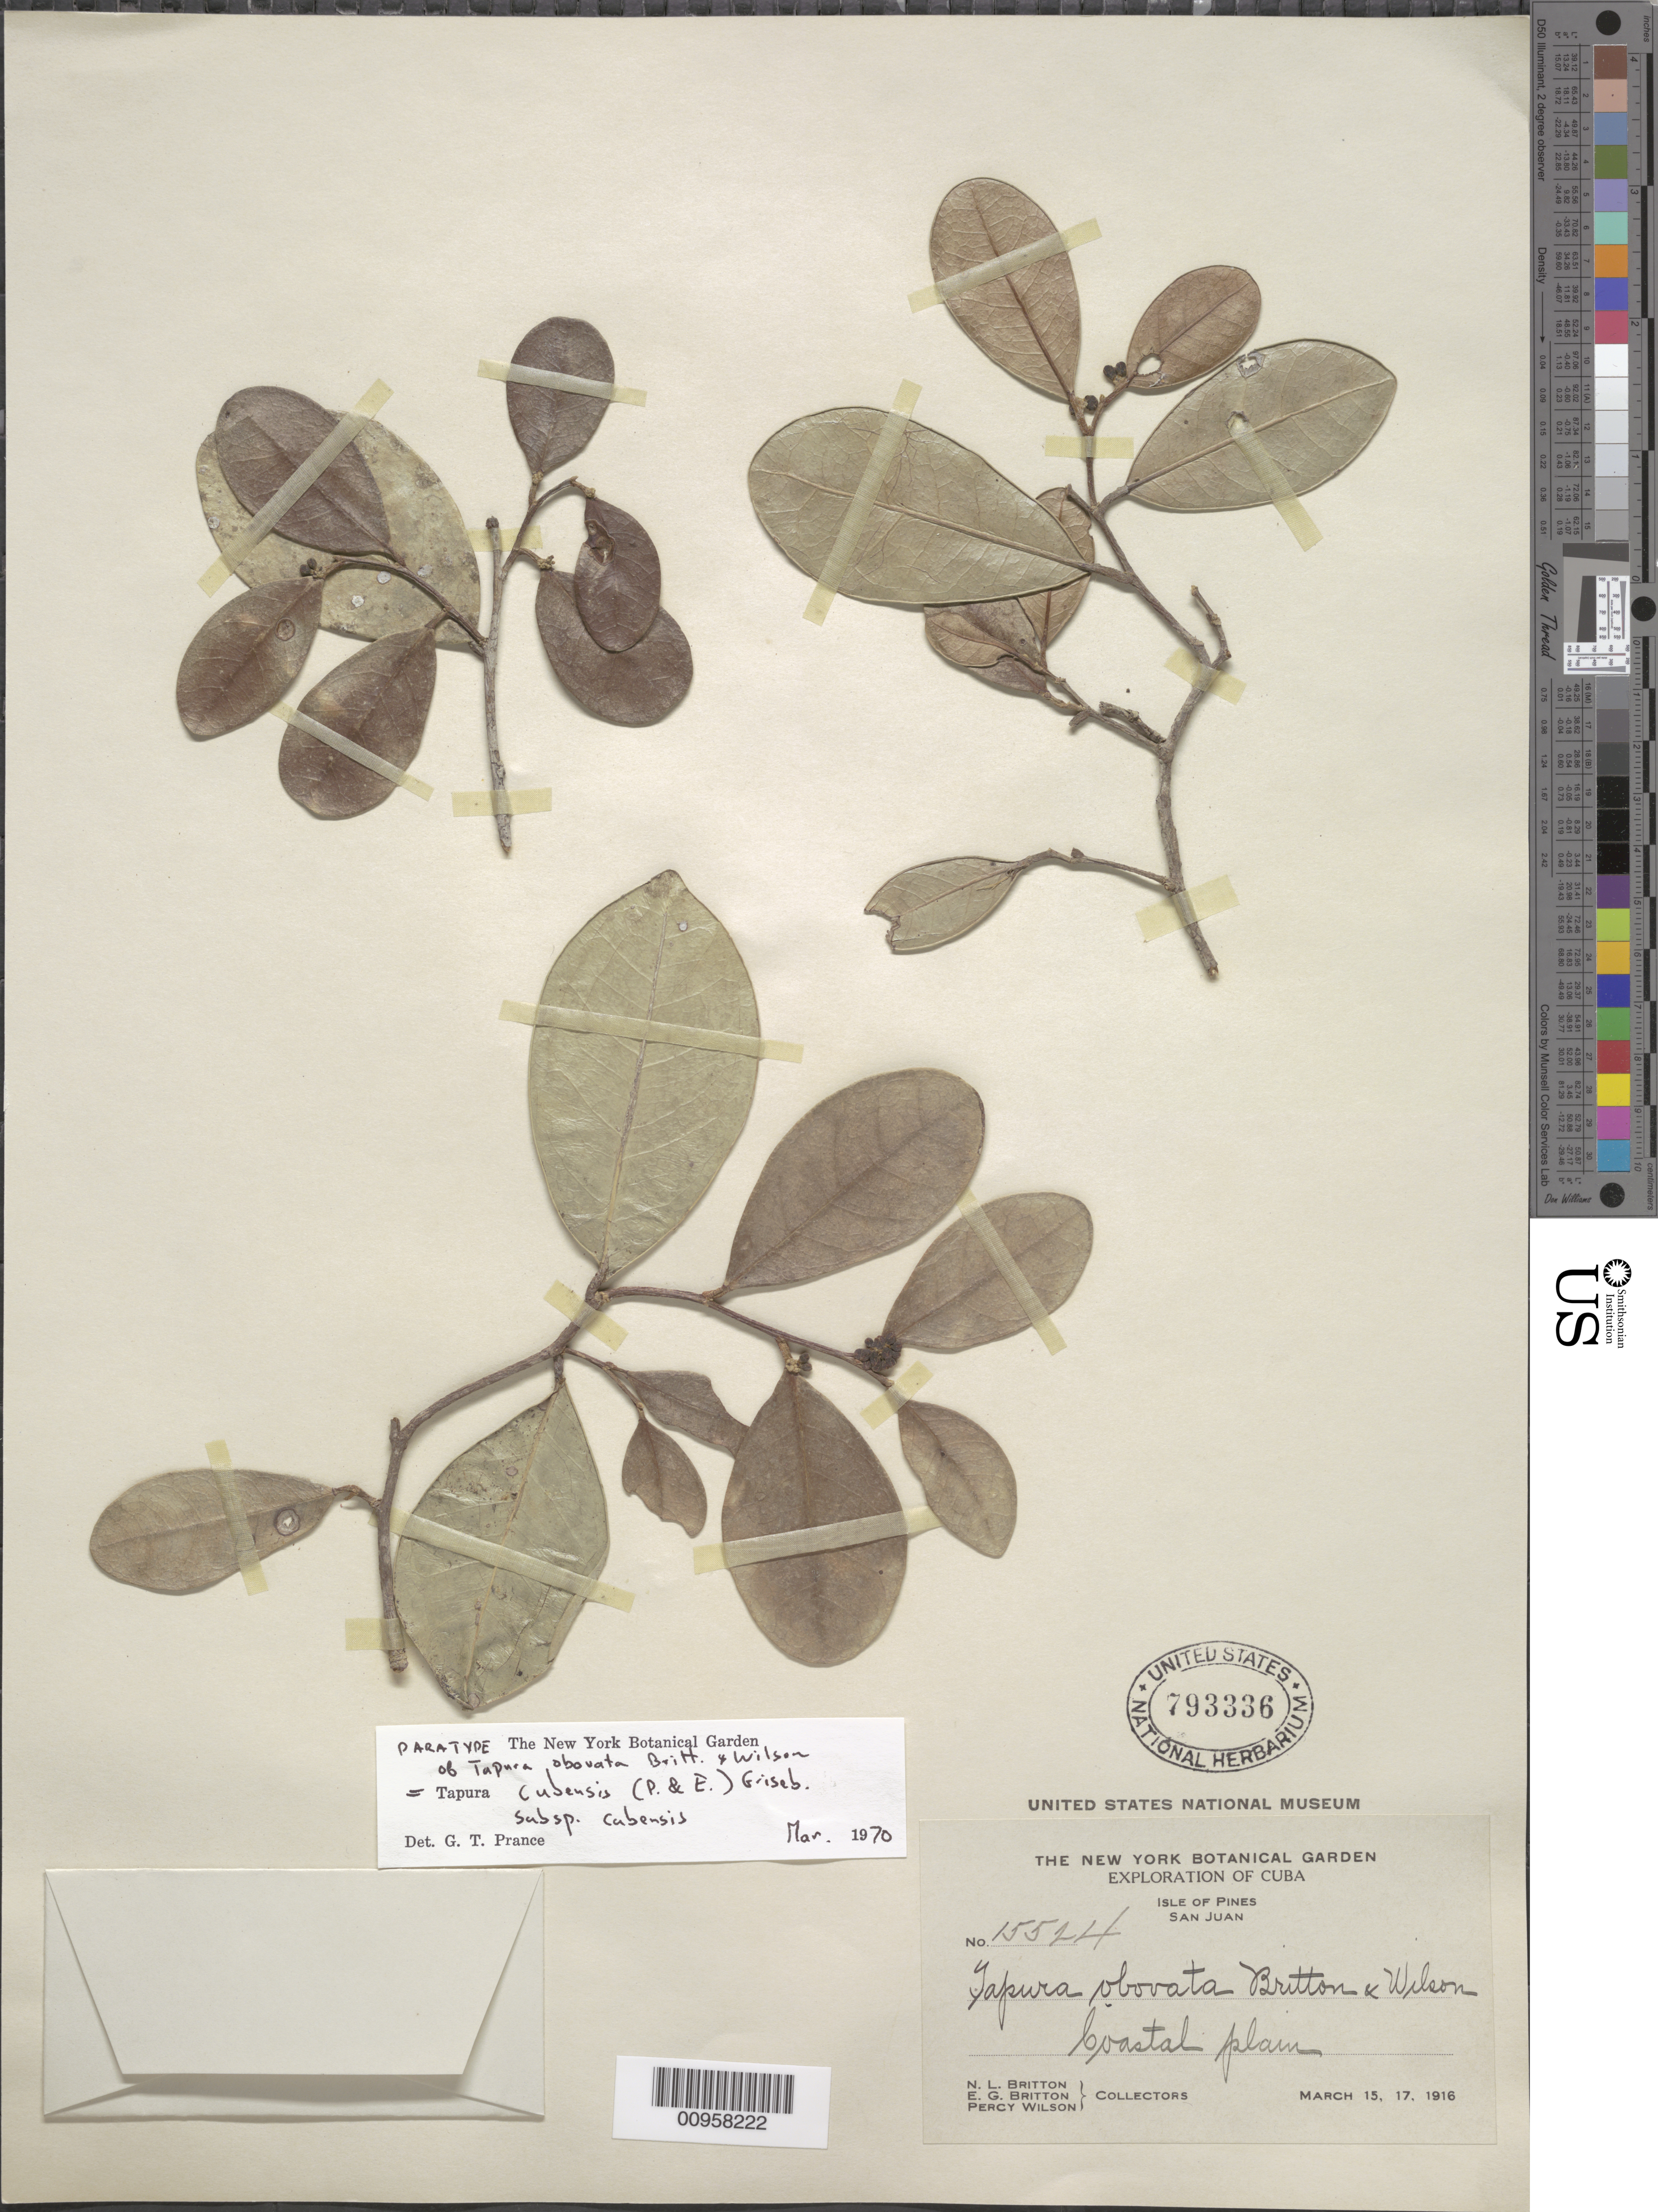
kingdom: Plantae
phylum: Tracheophyta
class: Magnoliopsida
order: Malpighiales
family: Dichapetalaceae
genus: Tapura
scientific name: Tapura cubensis subsp. cubensis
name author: (Poepp.) Griseb.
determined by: Prance, G. T.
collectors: N. Britton, E. G. Britton & P. Wilson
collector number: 15524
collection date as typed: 15 Mar 1916 to 17 Mar 1916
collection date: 1916-03-15/1916-03-17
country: Cuba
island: Isla de la Juventud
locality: San Juan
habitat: Coastal plain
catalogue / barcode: US 793336